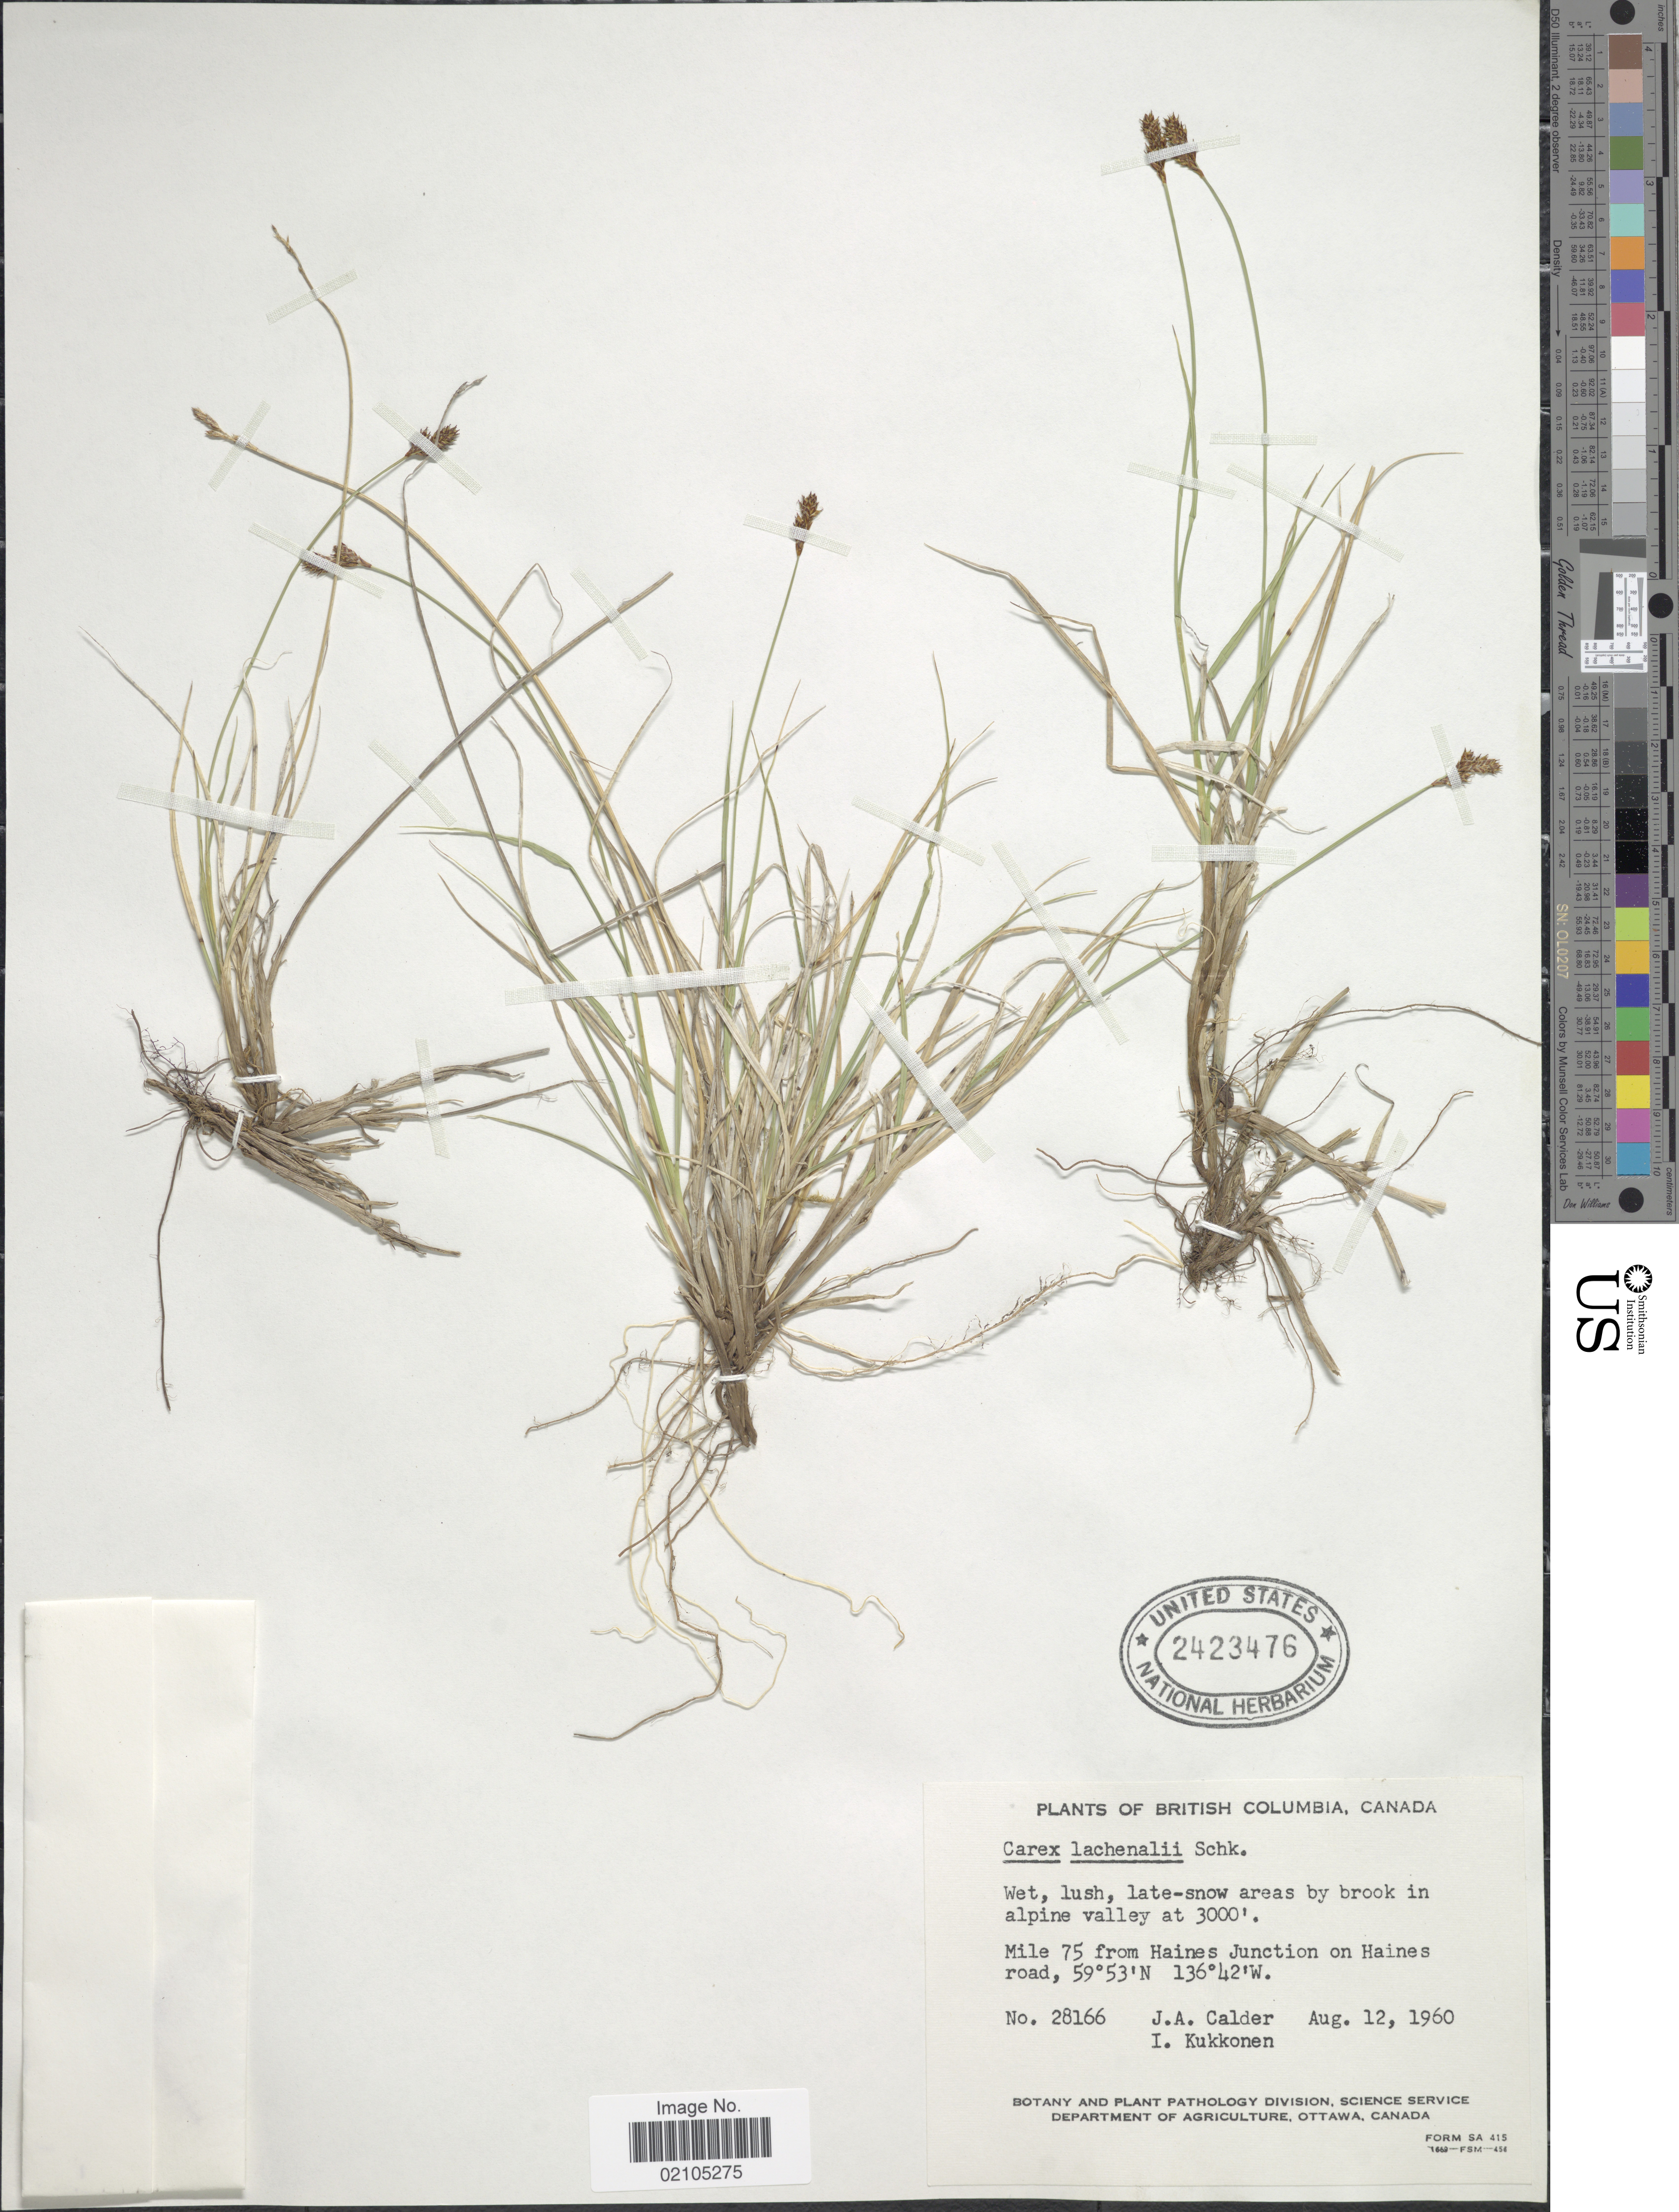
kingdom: Plantae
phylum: Tracheophyta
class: Liliopsida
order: Poales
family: Cyperaceae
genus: Carex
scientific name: Carex lachenalii subsp. lachenalii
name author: Schkuhr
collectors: J. A. Calder & I. Kukkonen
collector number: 28166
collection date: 1960-08-12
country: Canada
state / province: British Columbia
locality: British Columbia, Canada. Mile 75 from Haines junction on Haines road.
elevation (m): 914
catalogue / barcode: US 2423476